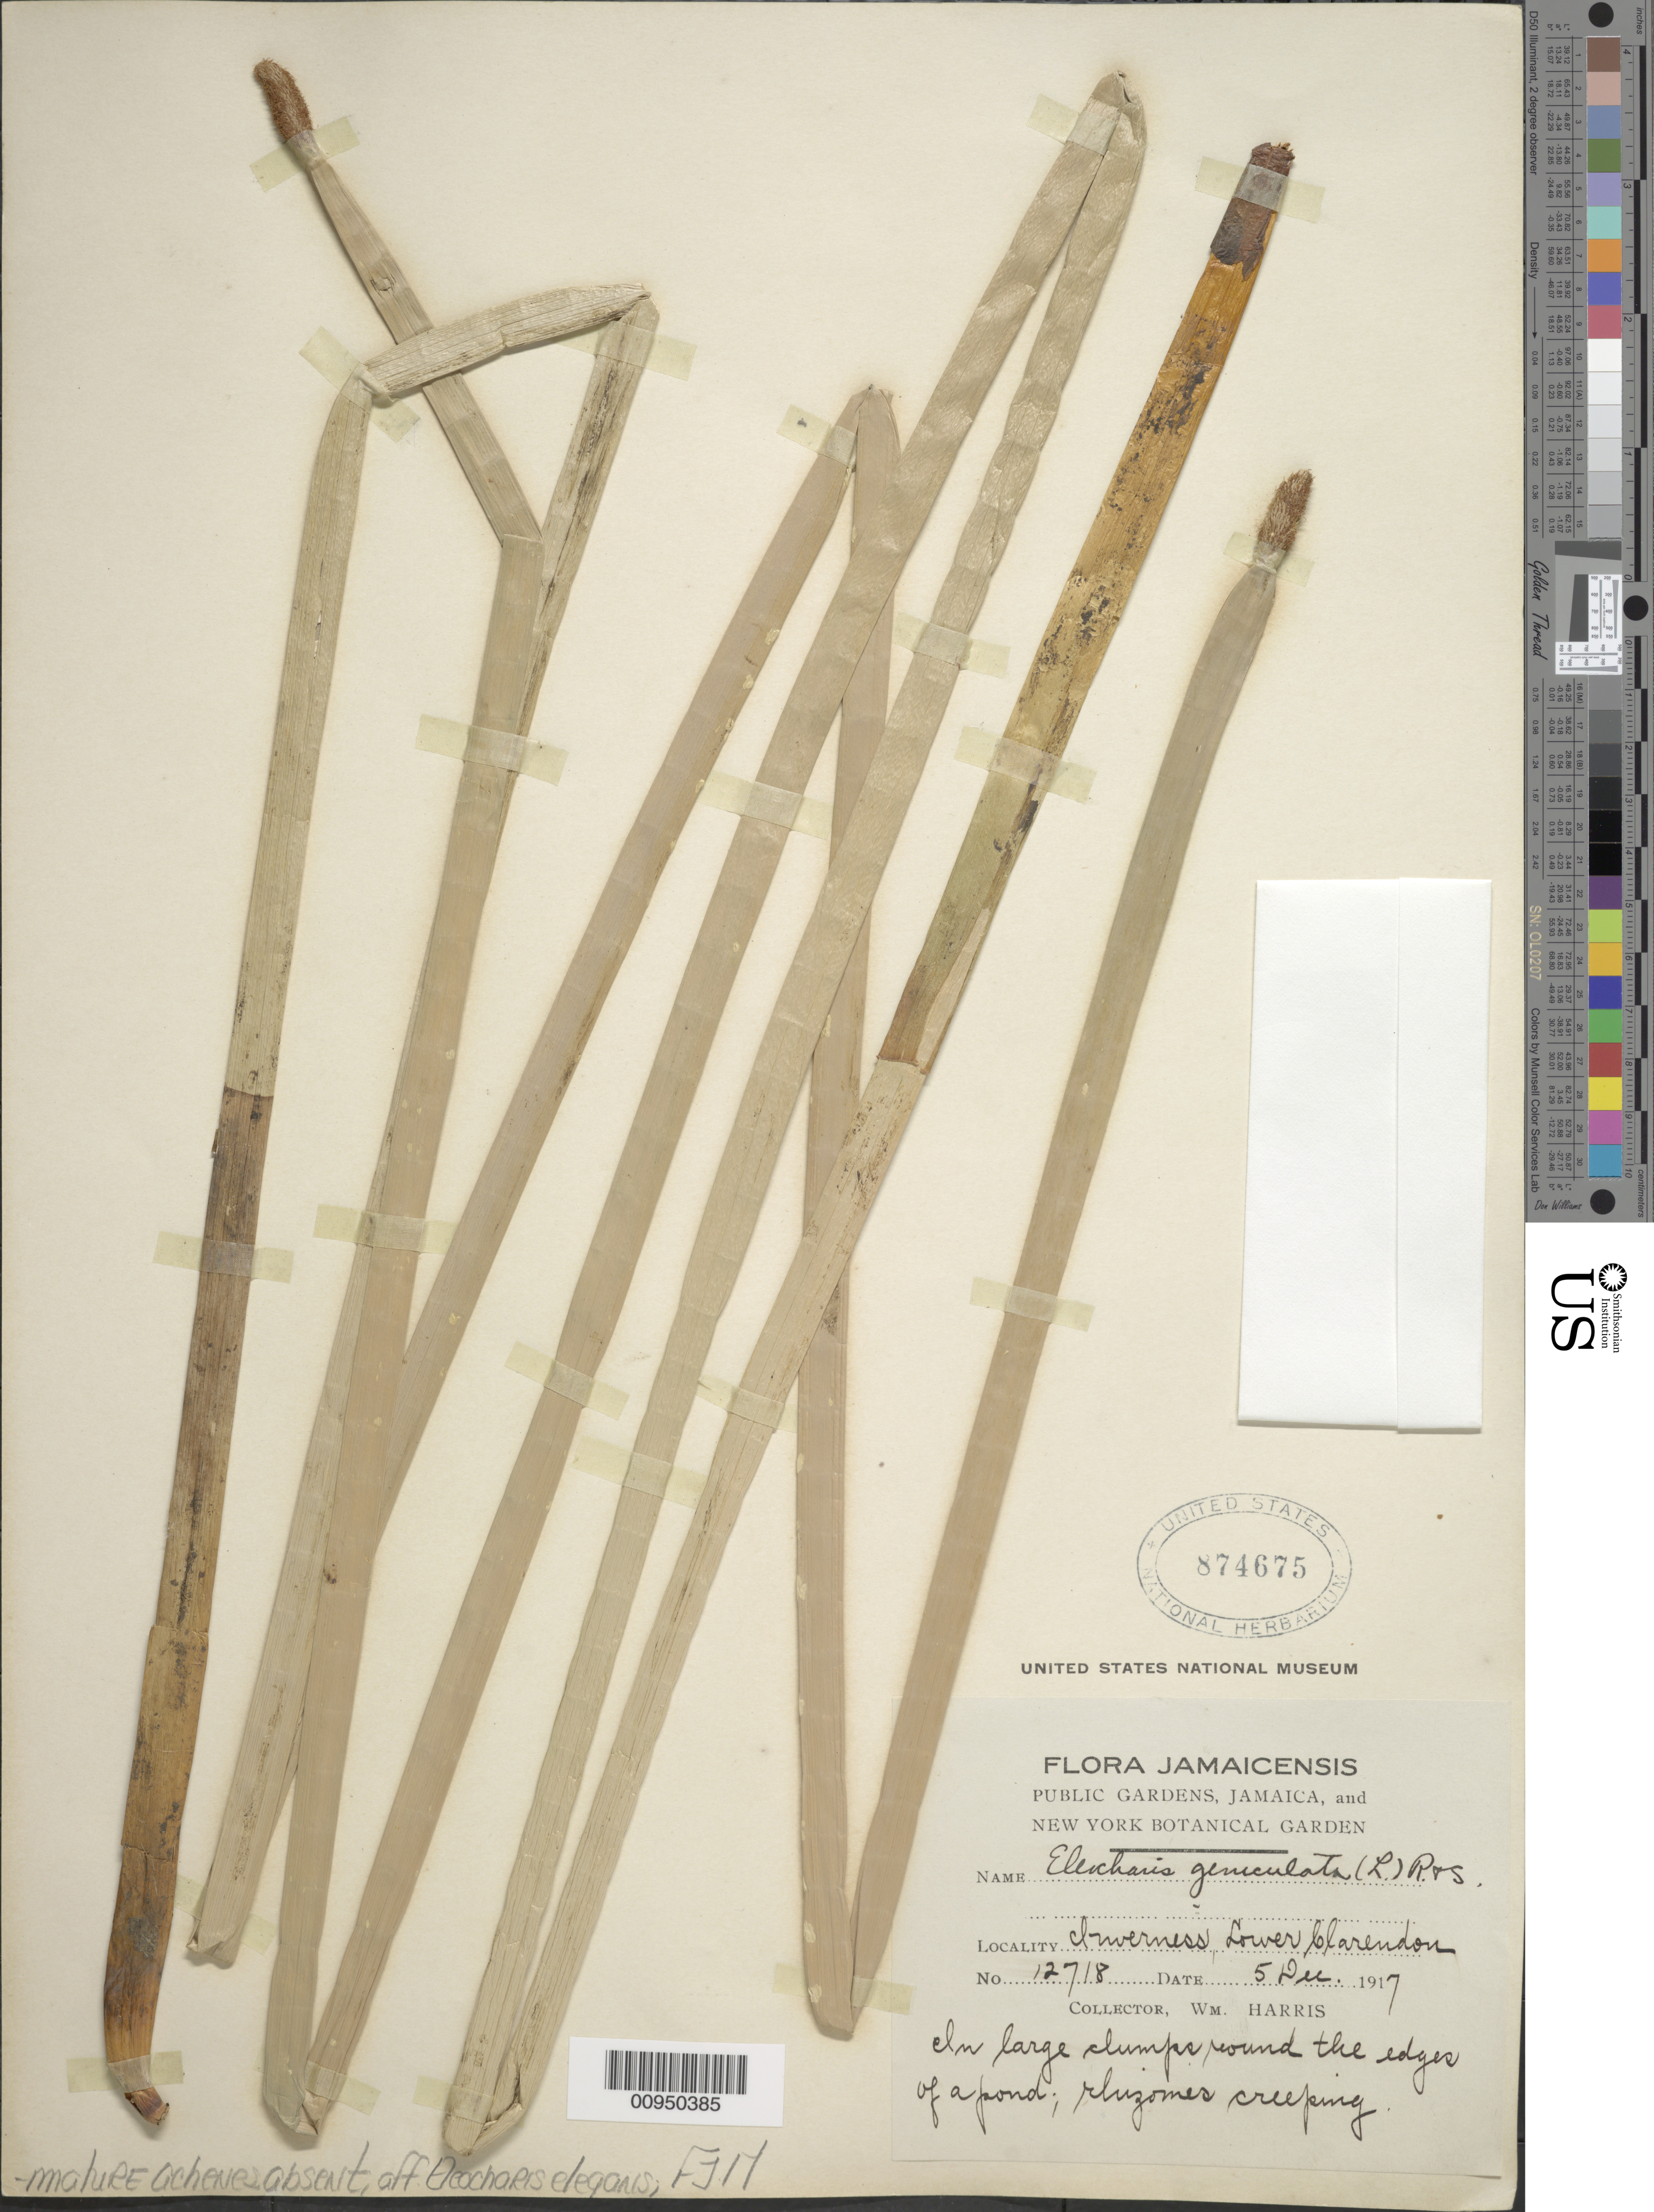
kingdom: Plantae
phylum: Tracheophyta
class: Liliopsida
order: Poales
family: Cyperaceae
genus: Eleocharis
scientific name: Eleocharis elegans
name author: (Kunth) Roem. & Schult.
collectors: W. H. Harris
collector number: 12718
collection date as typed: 05 Dec 1917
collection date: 1917-12-05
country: Jamaica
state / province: Clarendon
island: Jamaica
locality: Inverness, Lower Clarendon, pond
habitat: Around the edges of a pond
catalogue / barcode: US 874675